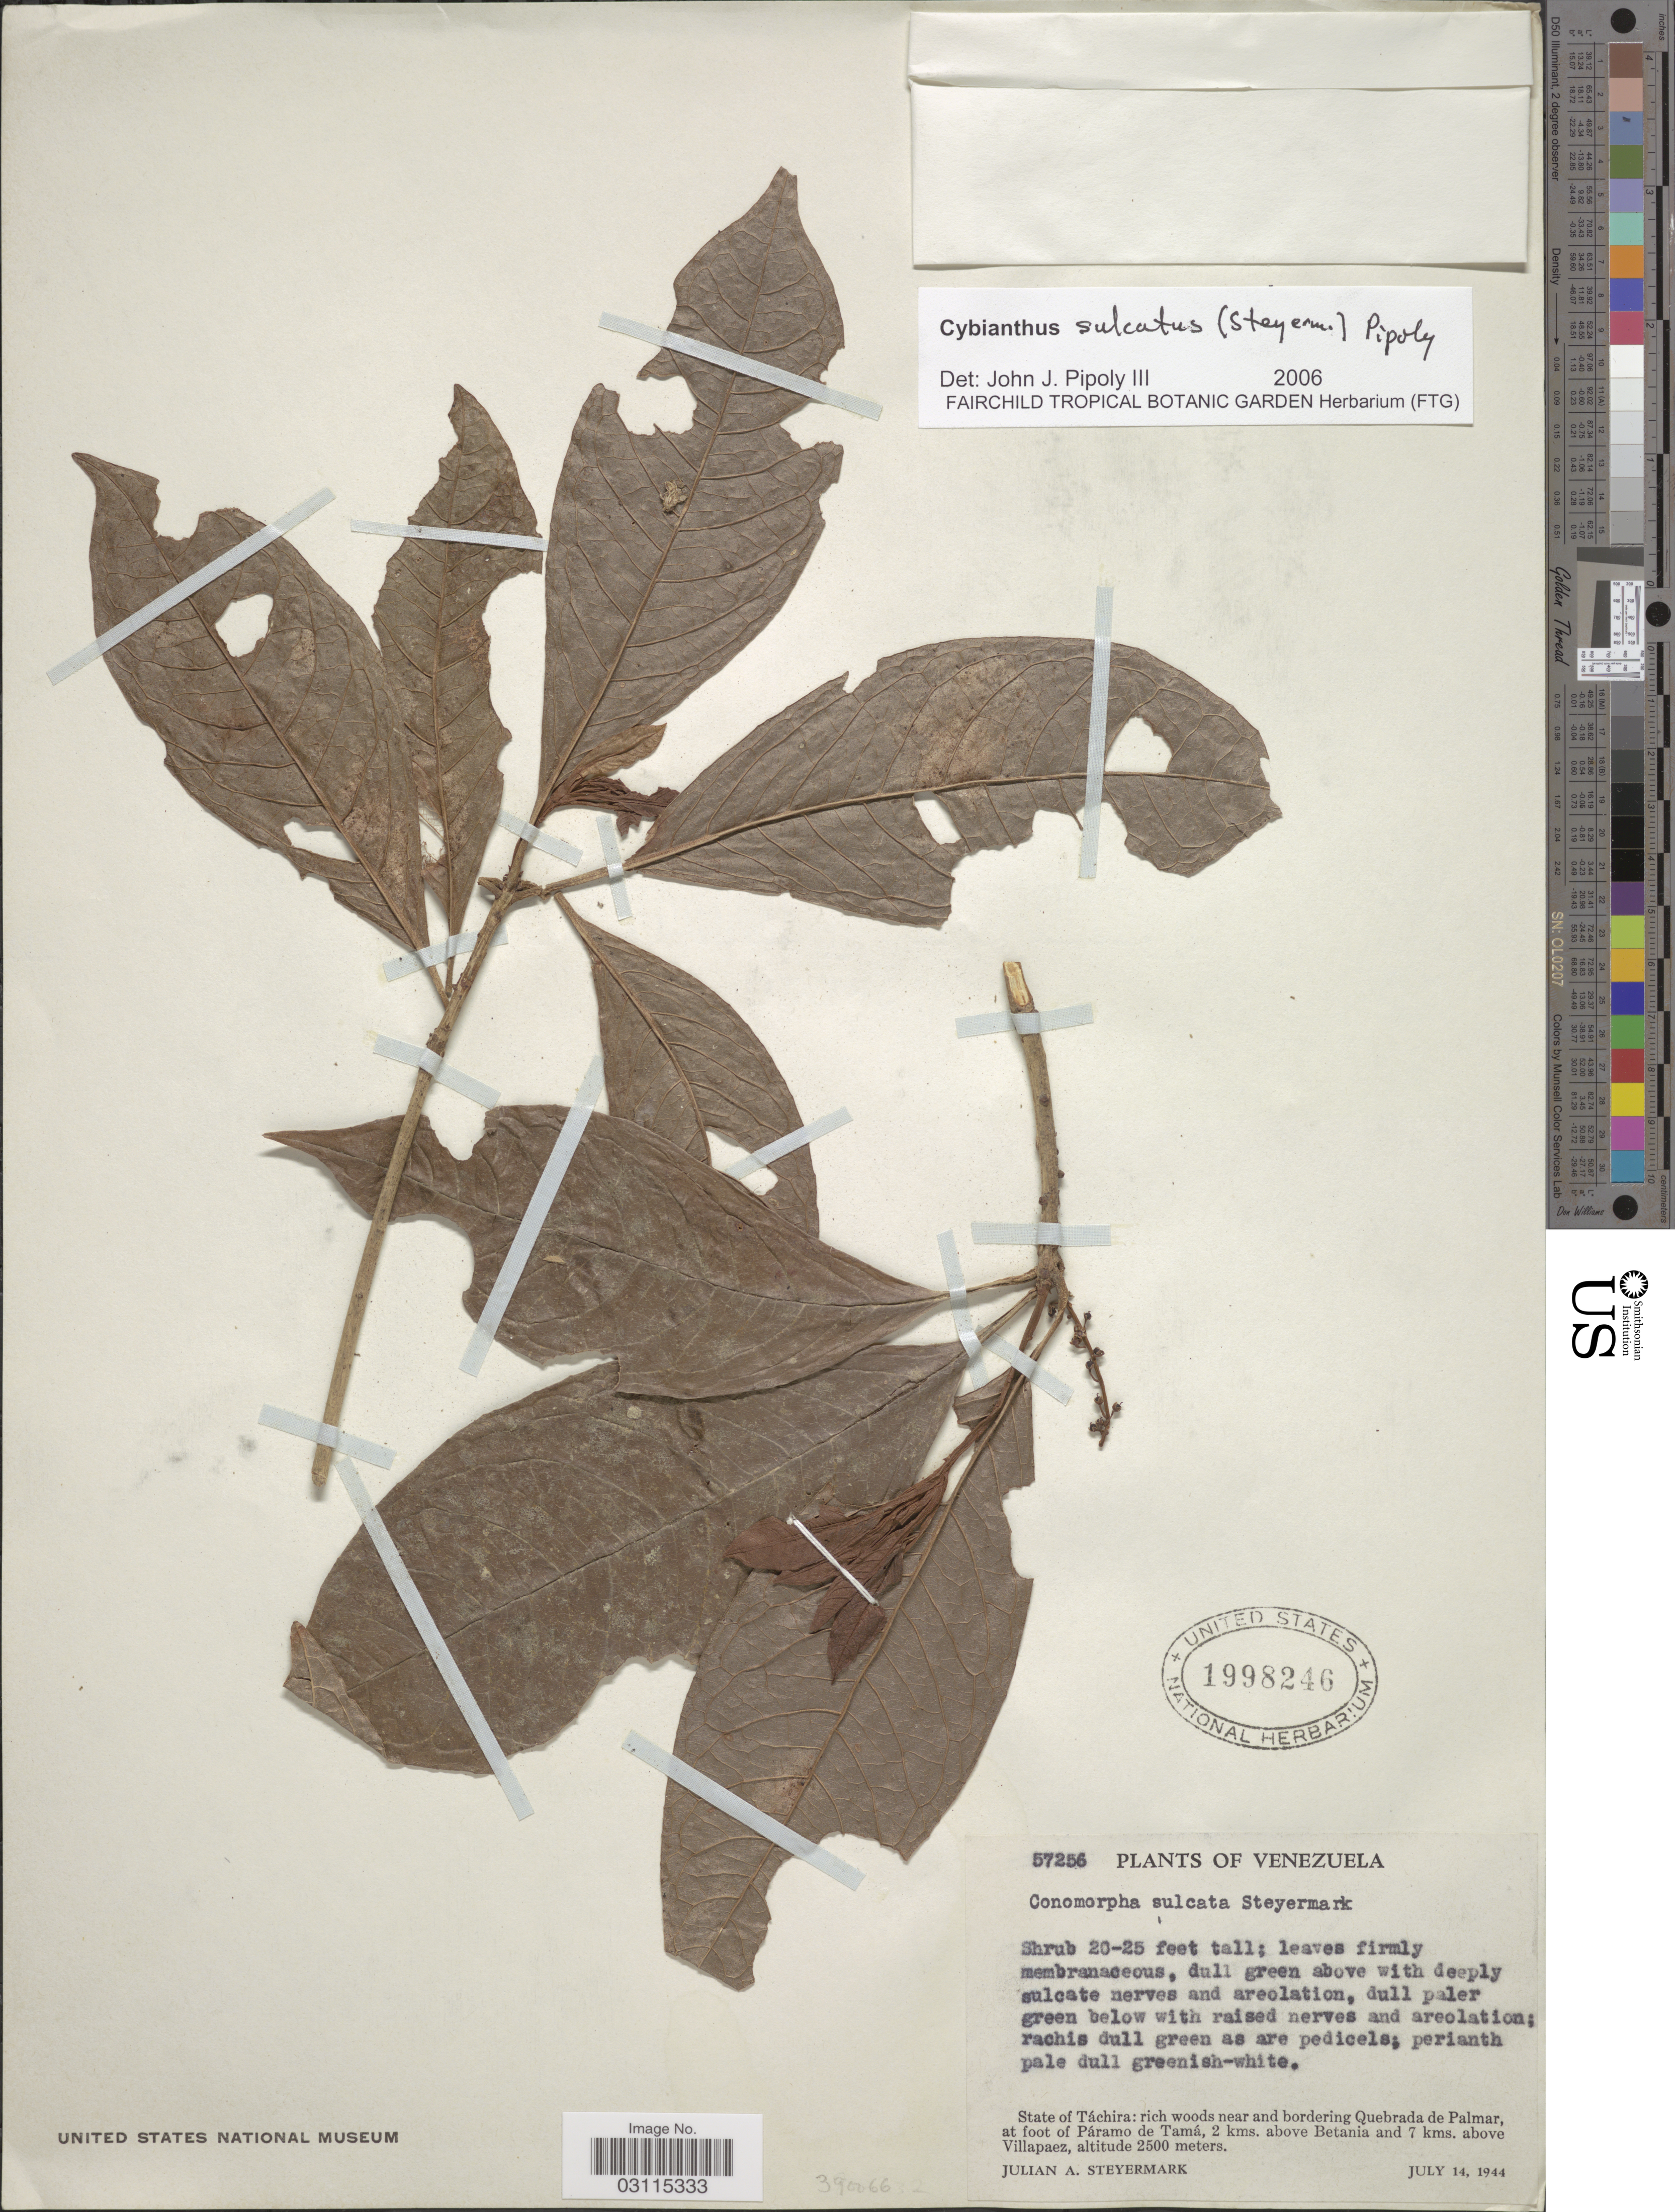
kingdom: Plantae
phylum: Tracheophyta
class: Magnoliopsida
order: Ericales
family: Primulaceae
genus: Cybianthus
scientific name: Cybianthus sulcatus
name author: (Steyerm.) G. Agostini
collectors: J. Steyermark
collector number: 57256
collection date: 1944-07-14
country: Venezuela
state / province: Tachira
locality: Rich woods near and bordering Quebrada de Palmar, at foot of Páramo de Tamá, 2 kms. above Betania and 7 kms. above Villapaez.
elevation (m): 2500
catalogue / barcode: US 1998246